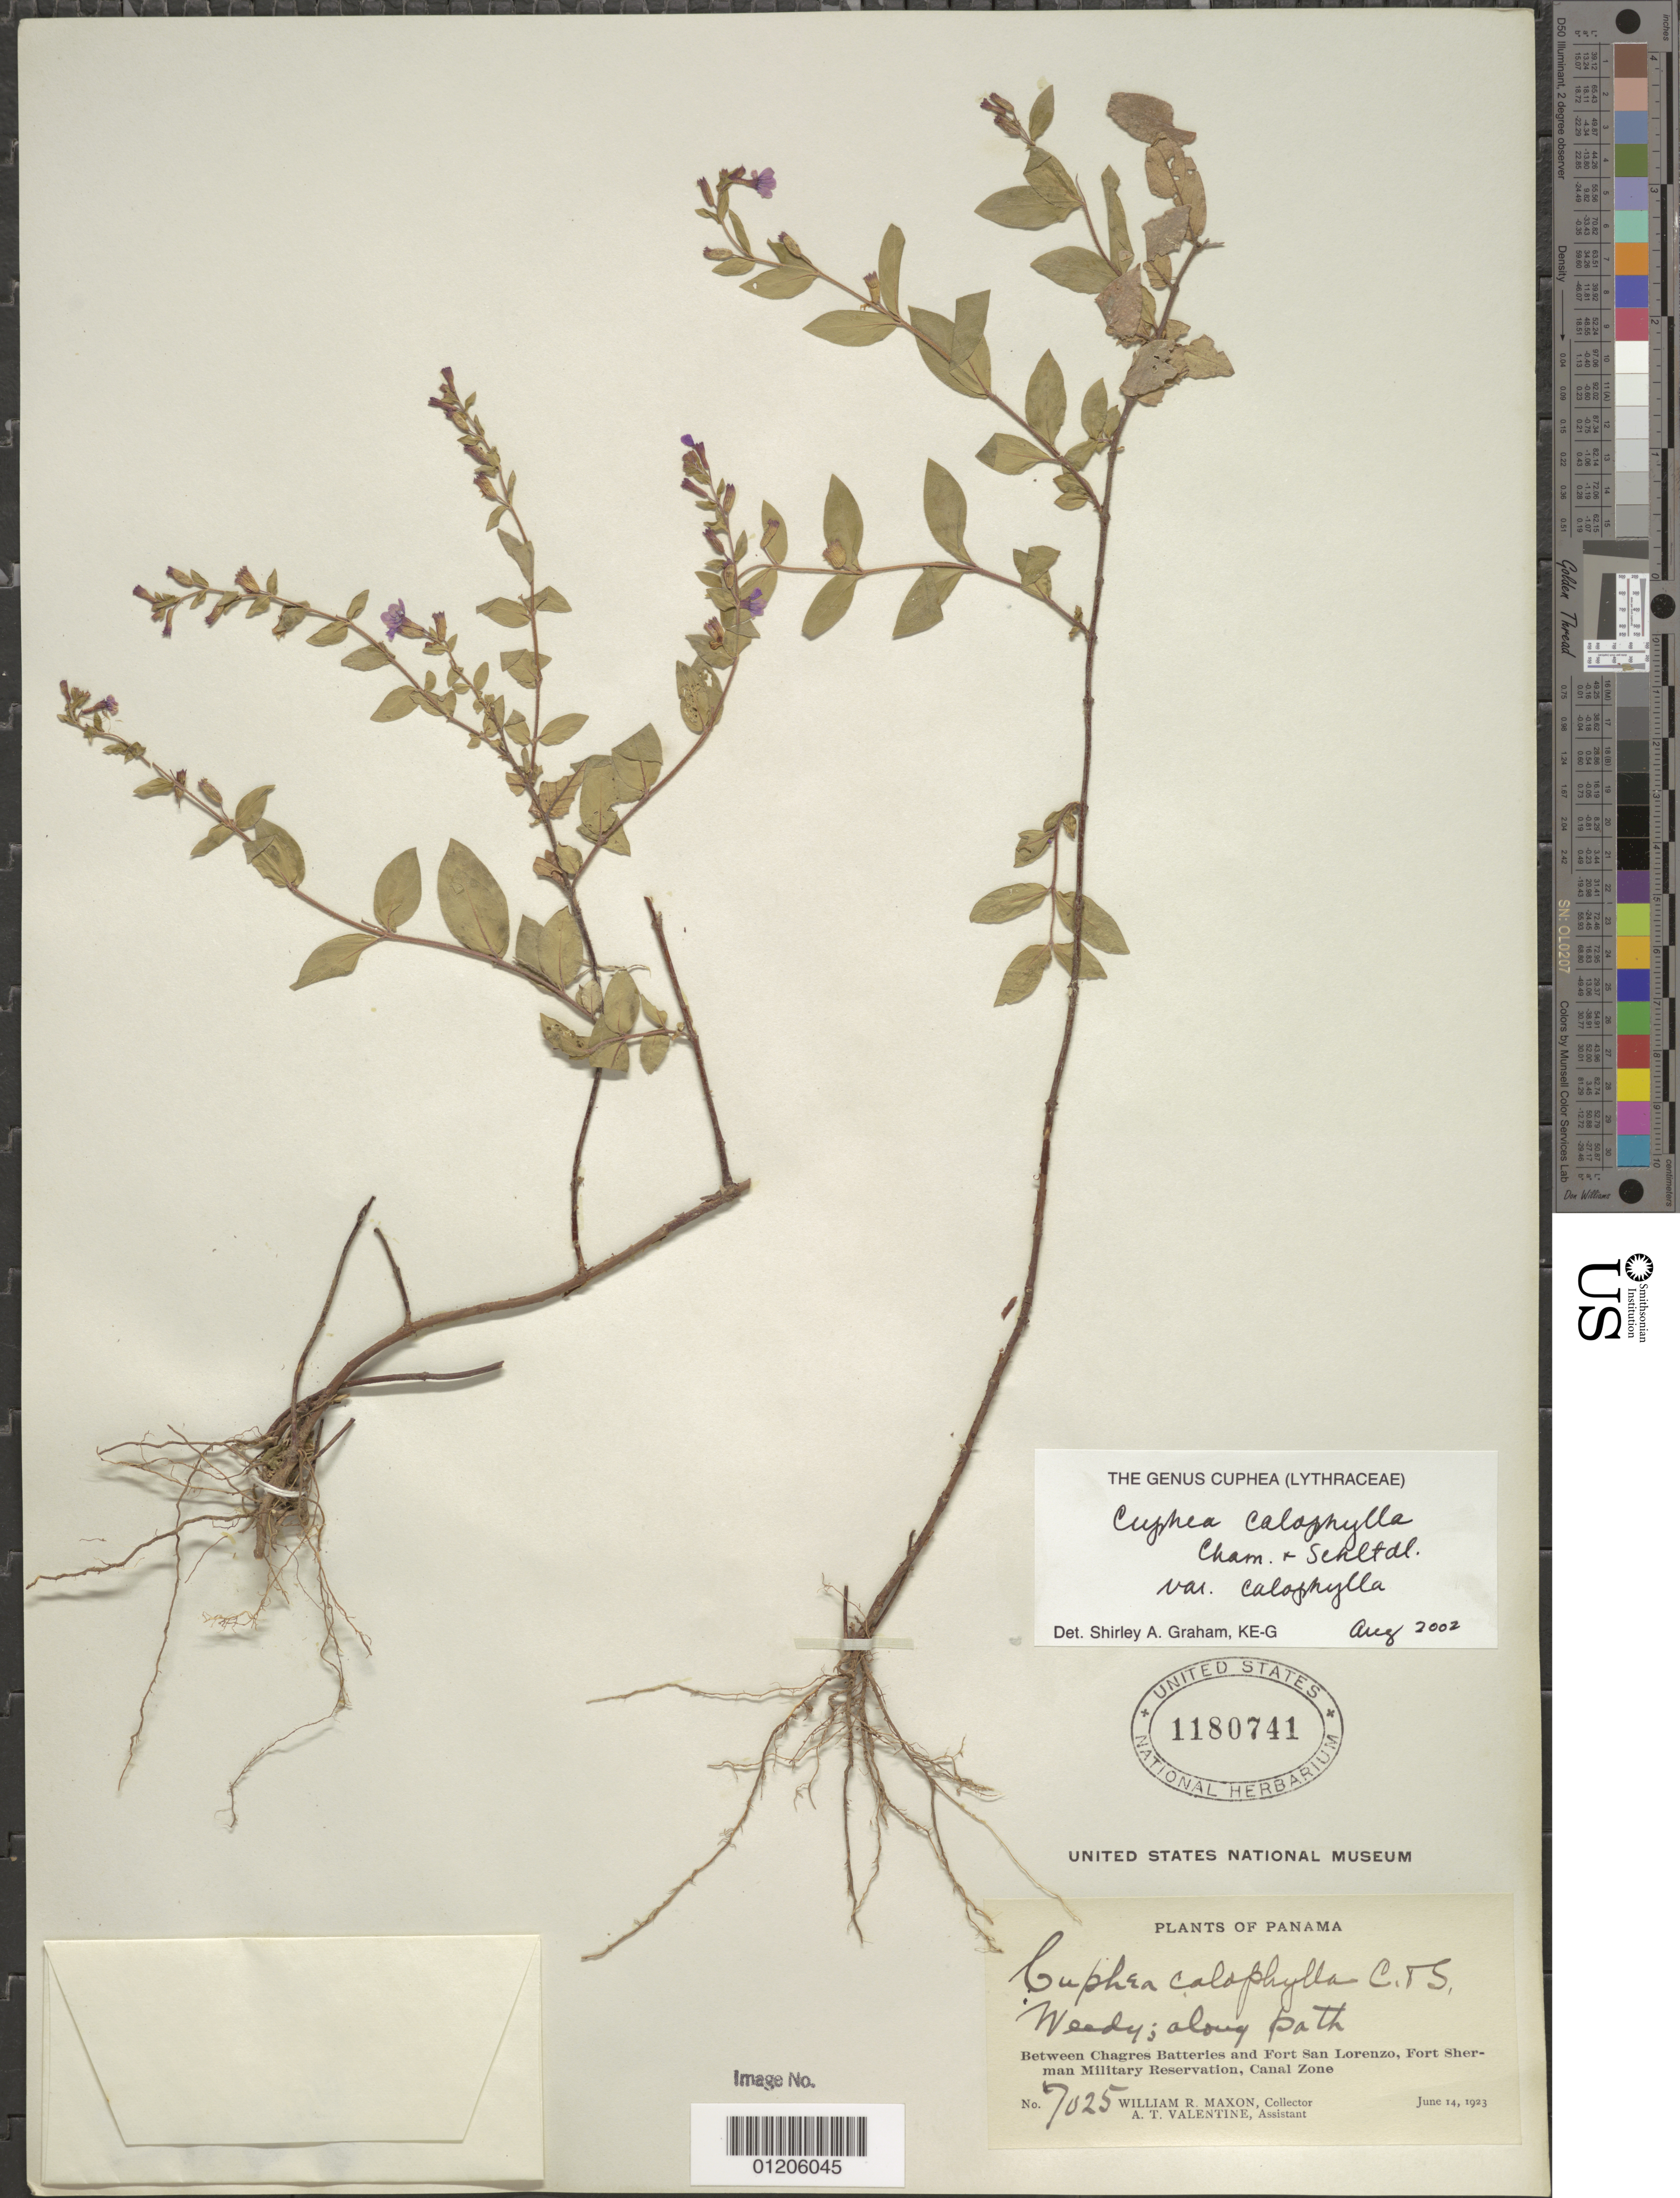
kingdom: Plantae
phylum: Tracheophyta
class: Magnoliopsida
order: Myrtales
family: Lythraceae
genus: Cuphea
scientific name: Cuphea calophylla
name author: Cham. & Schltdl.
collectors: W. R. Maxon & A. Valentine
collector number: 7025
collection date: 1923-06-14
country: Panama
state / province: Colón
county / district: Canal Zone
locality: Between Chagres Batteries and Fort San Lorenzo, Fort Sherman Military Reservation.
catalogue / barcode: US 1180741